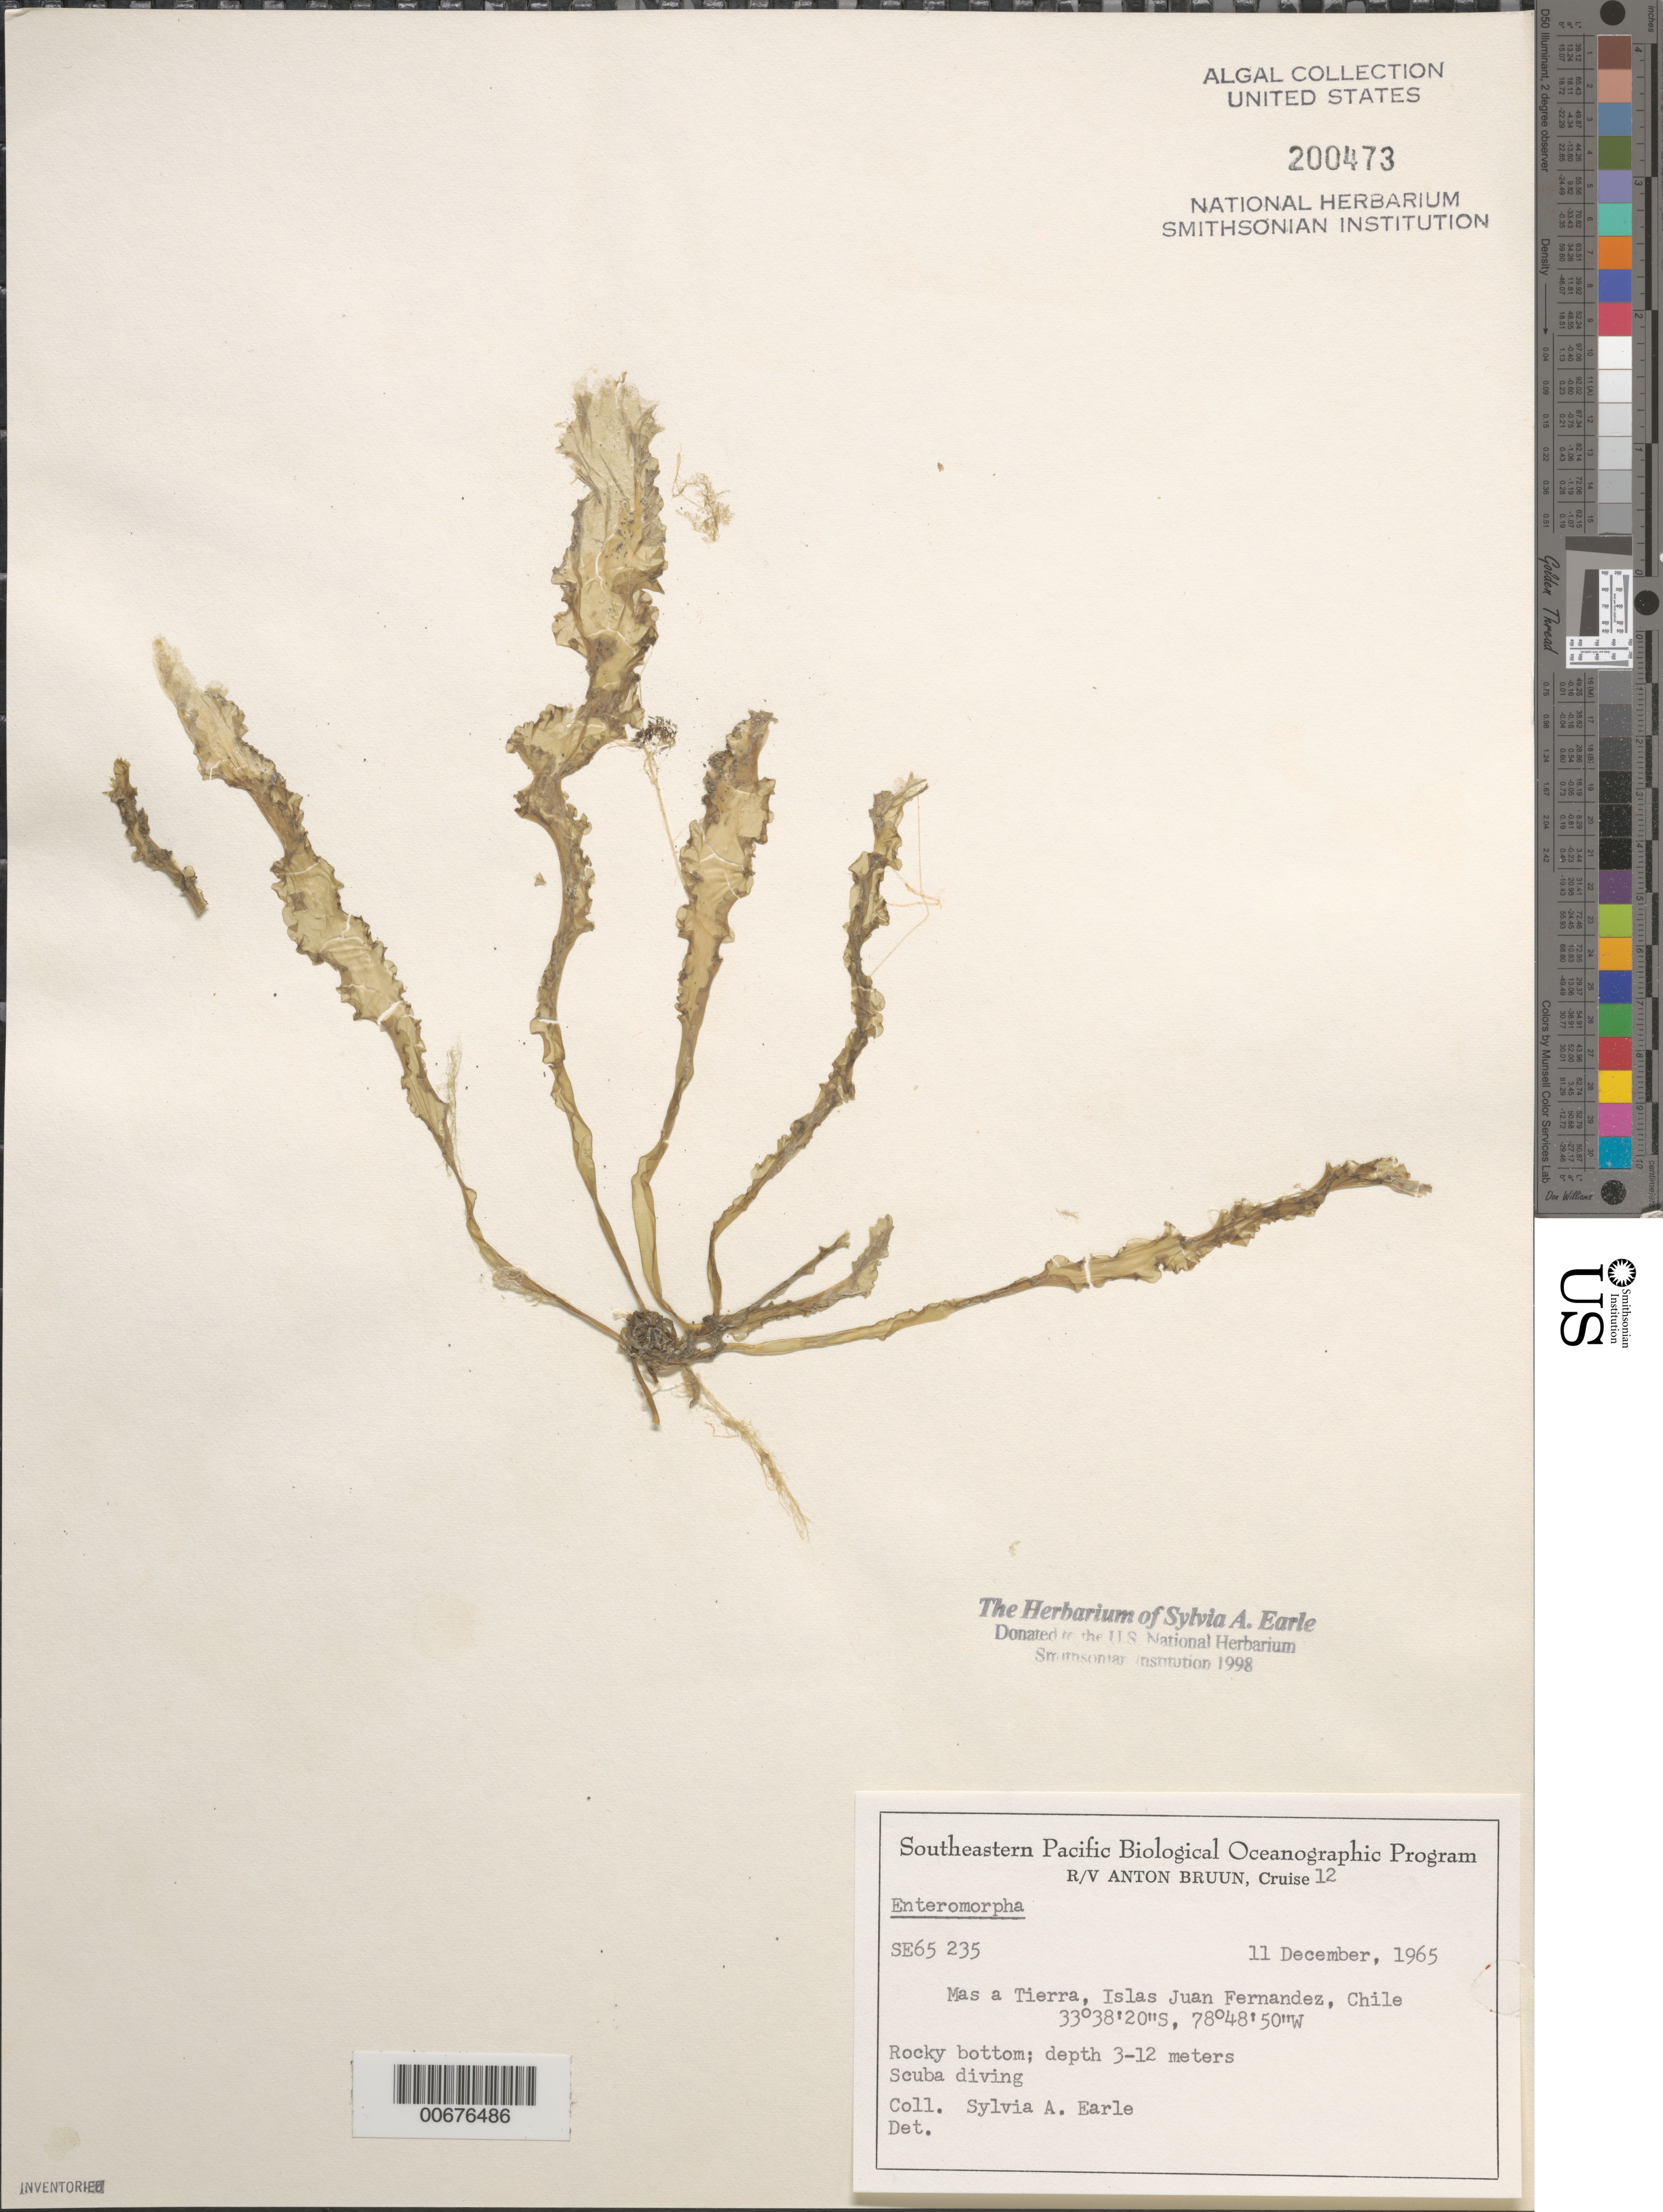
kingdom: Plantae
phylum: Chlorophyta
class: Ulvophyceae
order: Ulvales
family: Ulvaceae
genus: Ulva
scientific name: Ulva sp.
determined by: Algae name updating Project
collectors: S. A. Earle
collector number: SE65235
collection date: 1965-12-11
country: Chile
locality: Mas a Tierra, Islas Juan Fernandez.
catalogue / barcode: US 200473